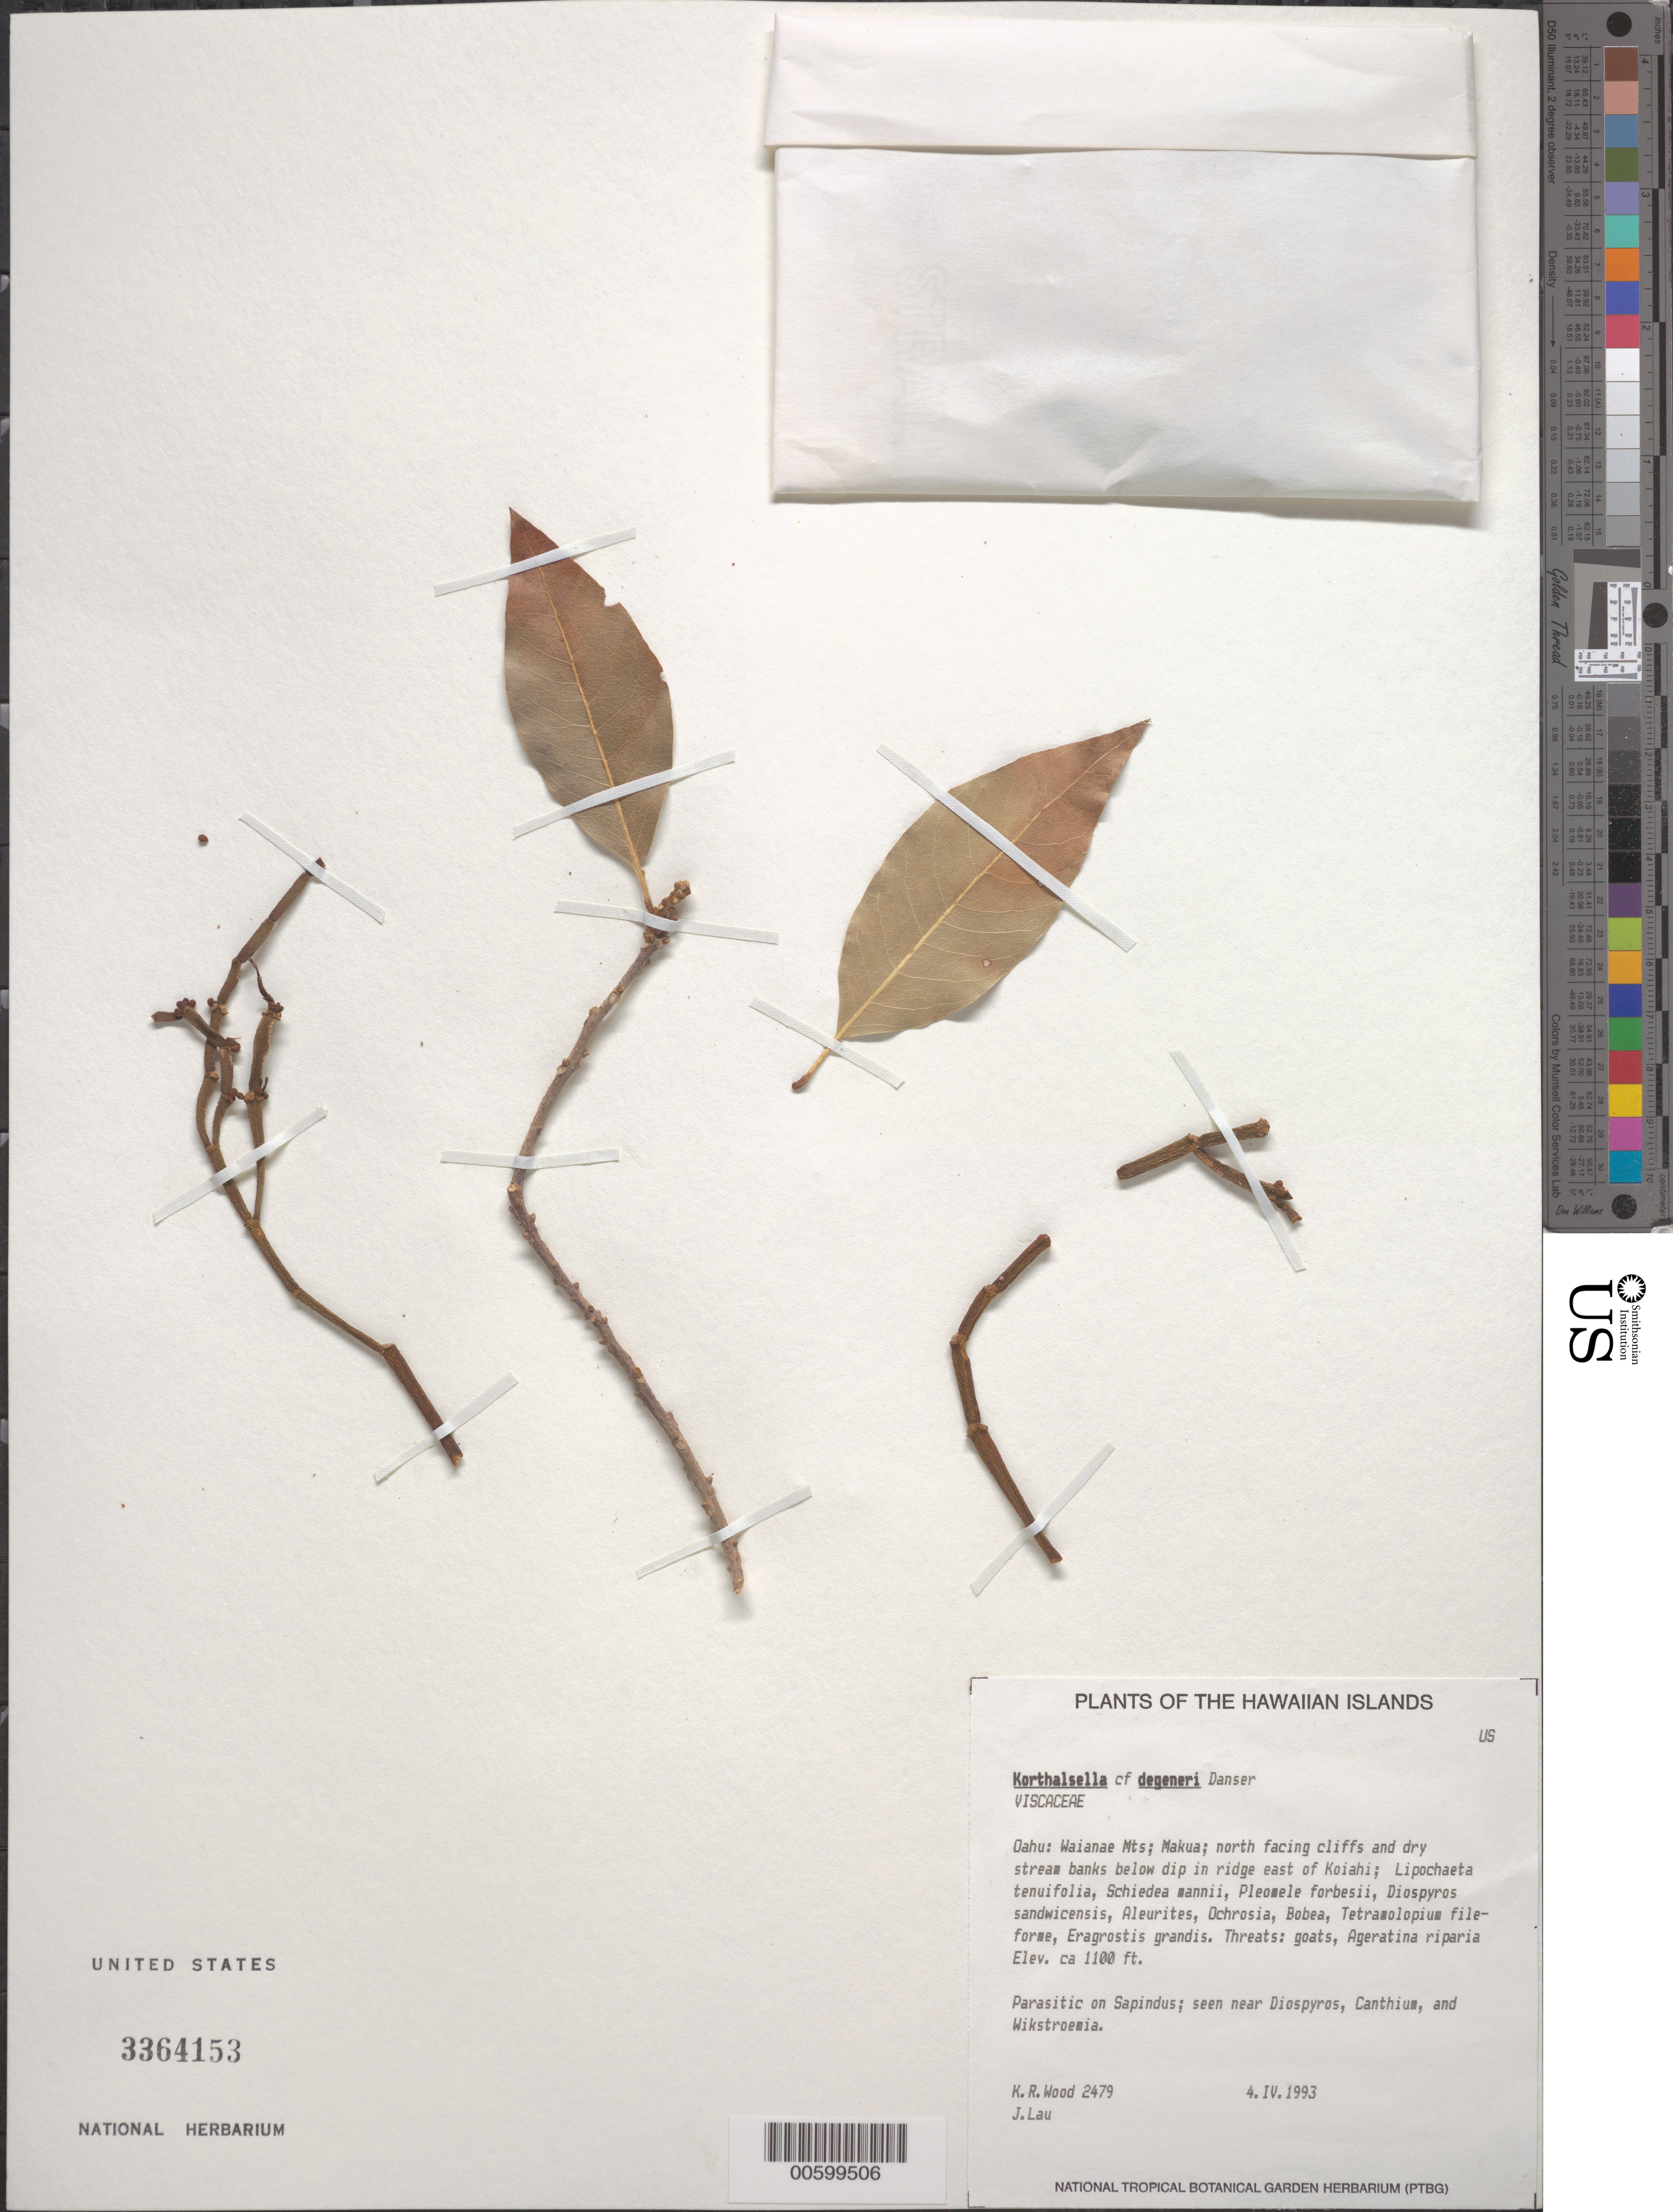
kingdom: Plantae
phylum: Tracheophyta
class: Magnoliopsida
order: Santalales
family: Viscaceae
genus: Korthalsella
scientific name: Korthalsella degeneri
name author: Danser in O. Deg.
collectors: K. R. Wood & J. Lau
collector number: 2479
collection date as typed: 4 Apr 1993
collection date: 1993-04-04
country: United States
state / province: Hawaii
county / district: Honolulu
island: Oahu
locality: Waianae Mts.; Makua; N facing cliffs and dry stream banks below dip in ridge E of Koiahi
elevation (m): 335.28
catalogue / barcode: US 3364153